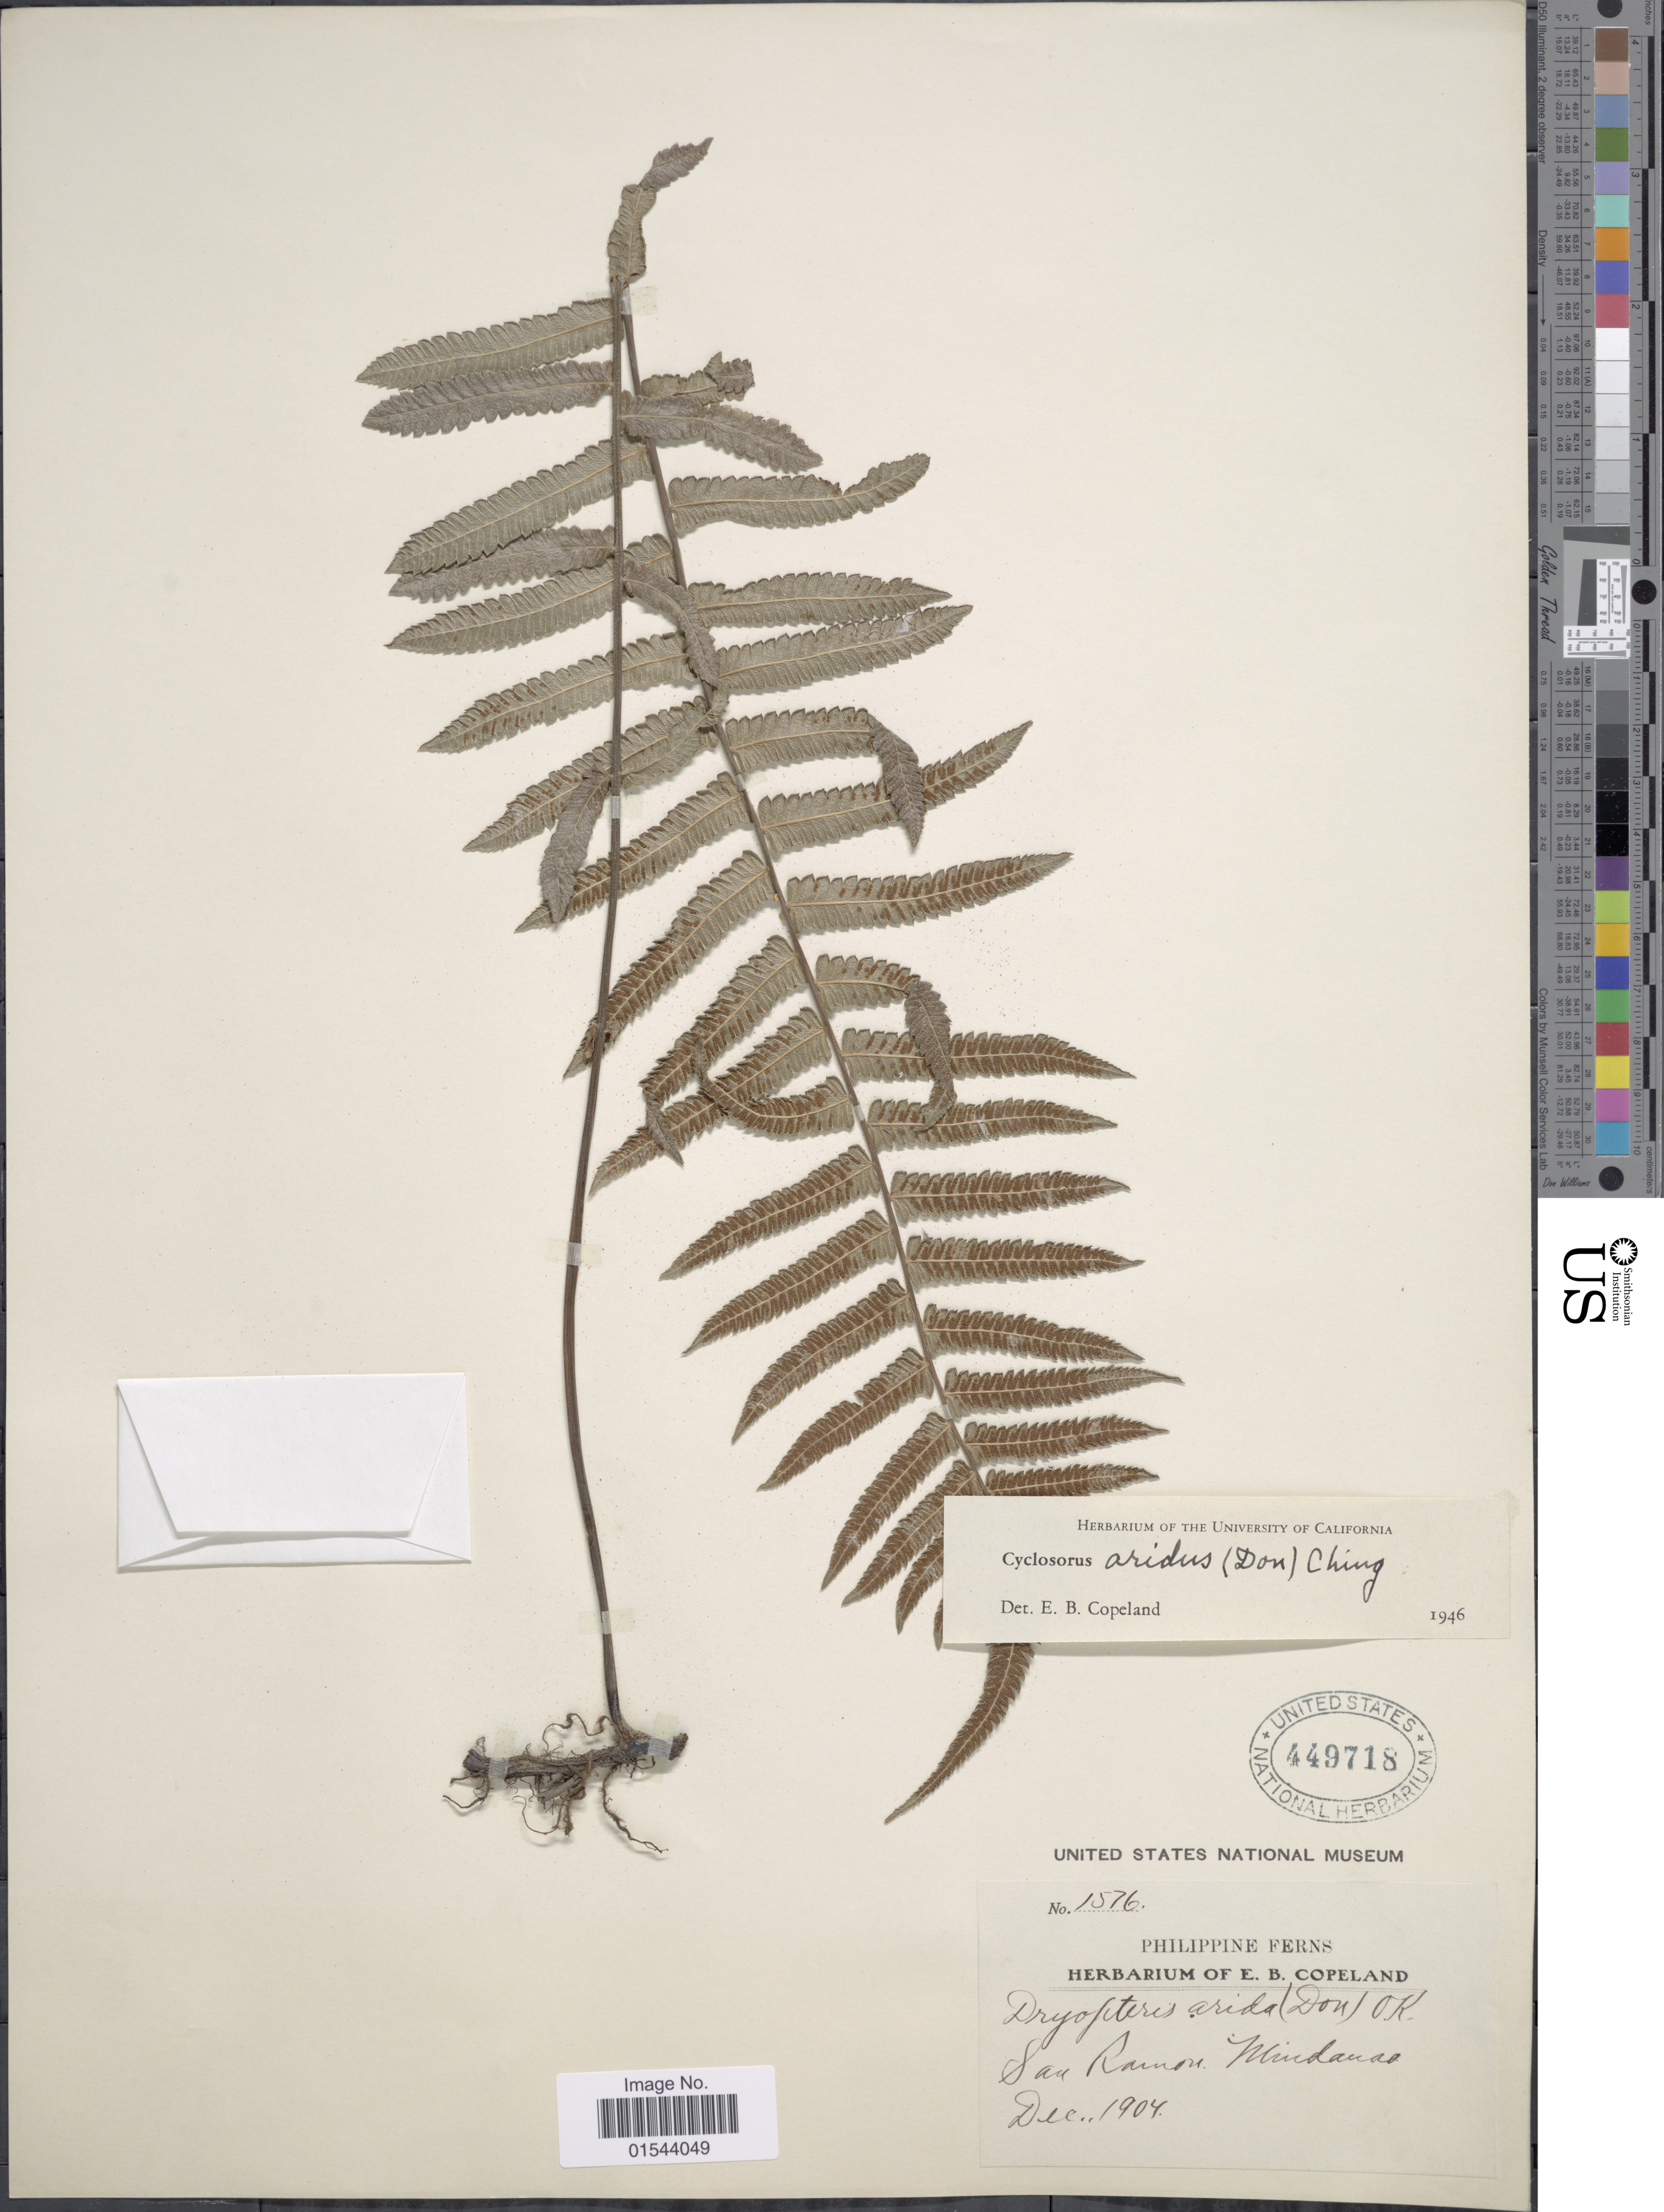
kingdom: Plantae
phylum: Tracheophyta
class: Polypodiopsida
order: Polypodiales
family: Thelypteridaceae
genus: Christella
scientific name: Christella arida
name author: (D. Don) Holttum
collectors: ex herb. E. B. Copeland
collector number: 1576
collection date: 1904-12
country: Philippines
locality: San Ramon, Mindanao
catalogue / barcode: US 449718